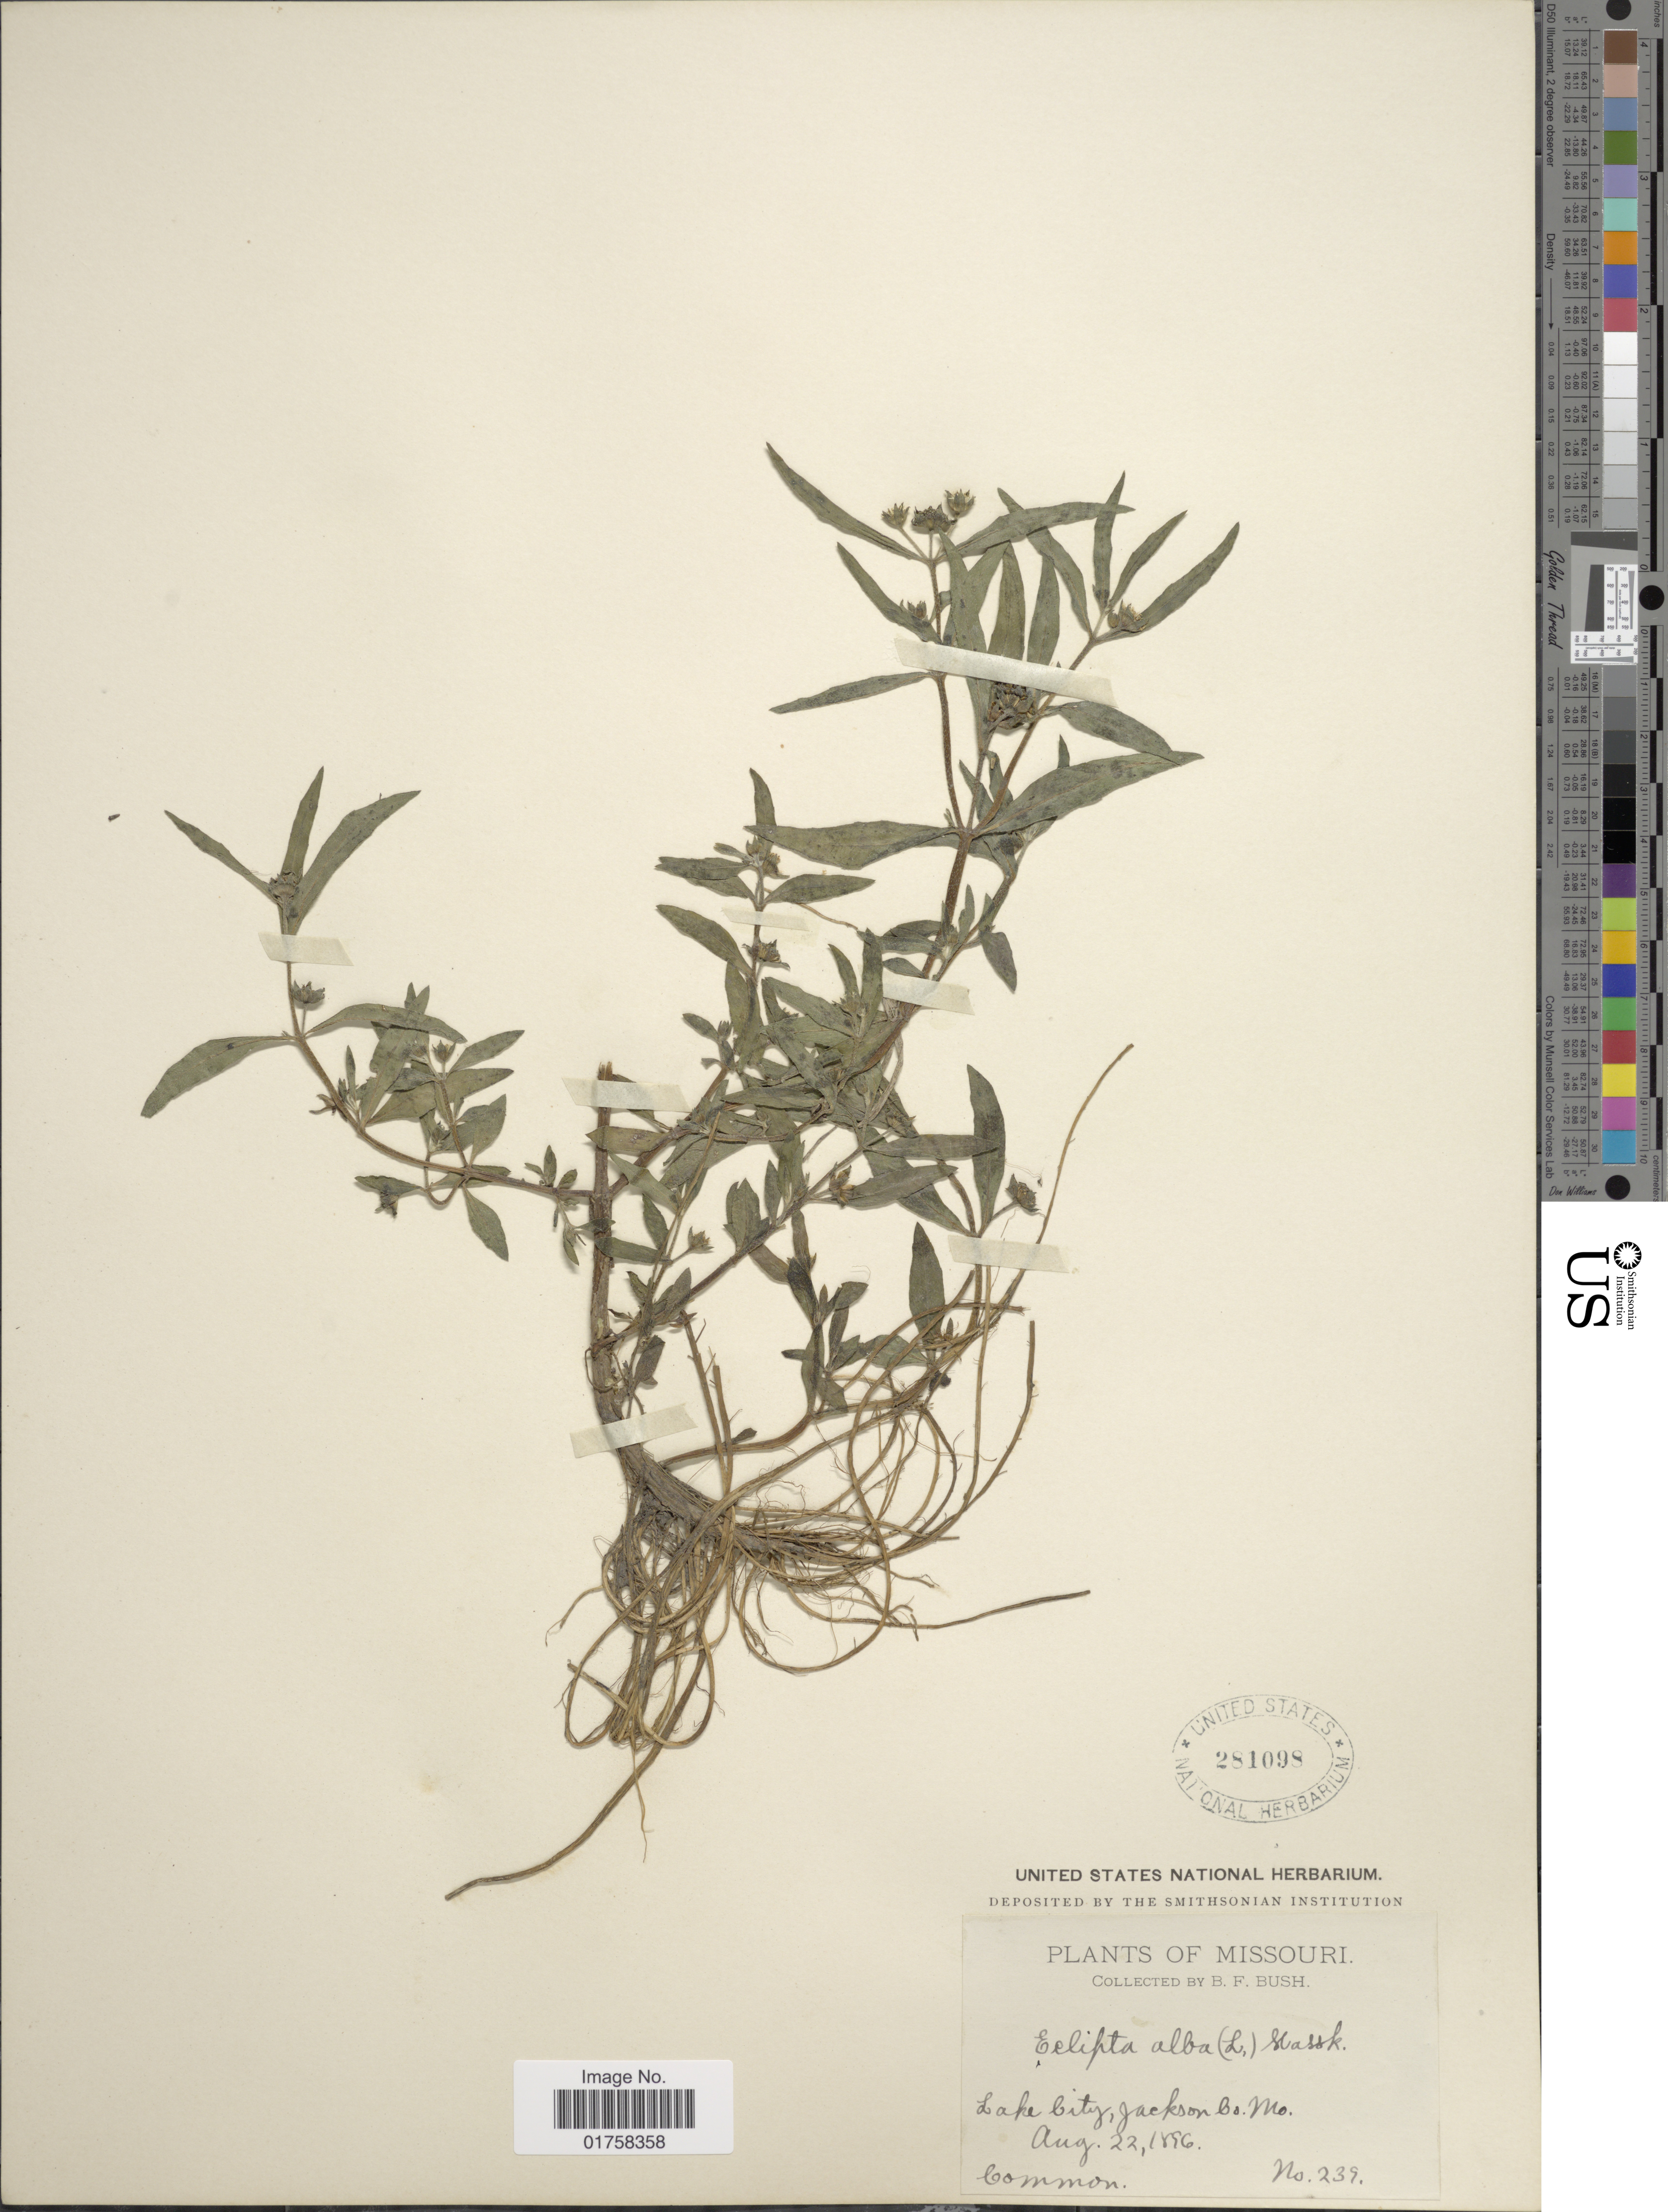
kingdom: Plantae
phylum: Tracheophyta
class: Magnoliopsida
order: Asterales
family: Asteraceae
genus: Eclipta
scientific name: Eclipta alba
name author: (L.) Hassk.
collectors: B. F. Bush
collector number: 239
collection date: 1896-08-22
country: United States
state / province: Missouri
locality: Lake City, Jackson Co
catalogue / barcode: US 281098